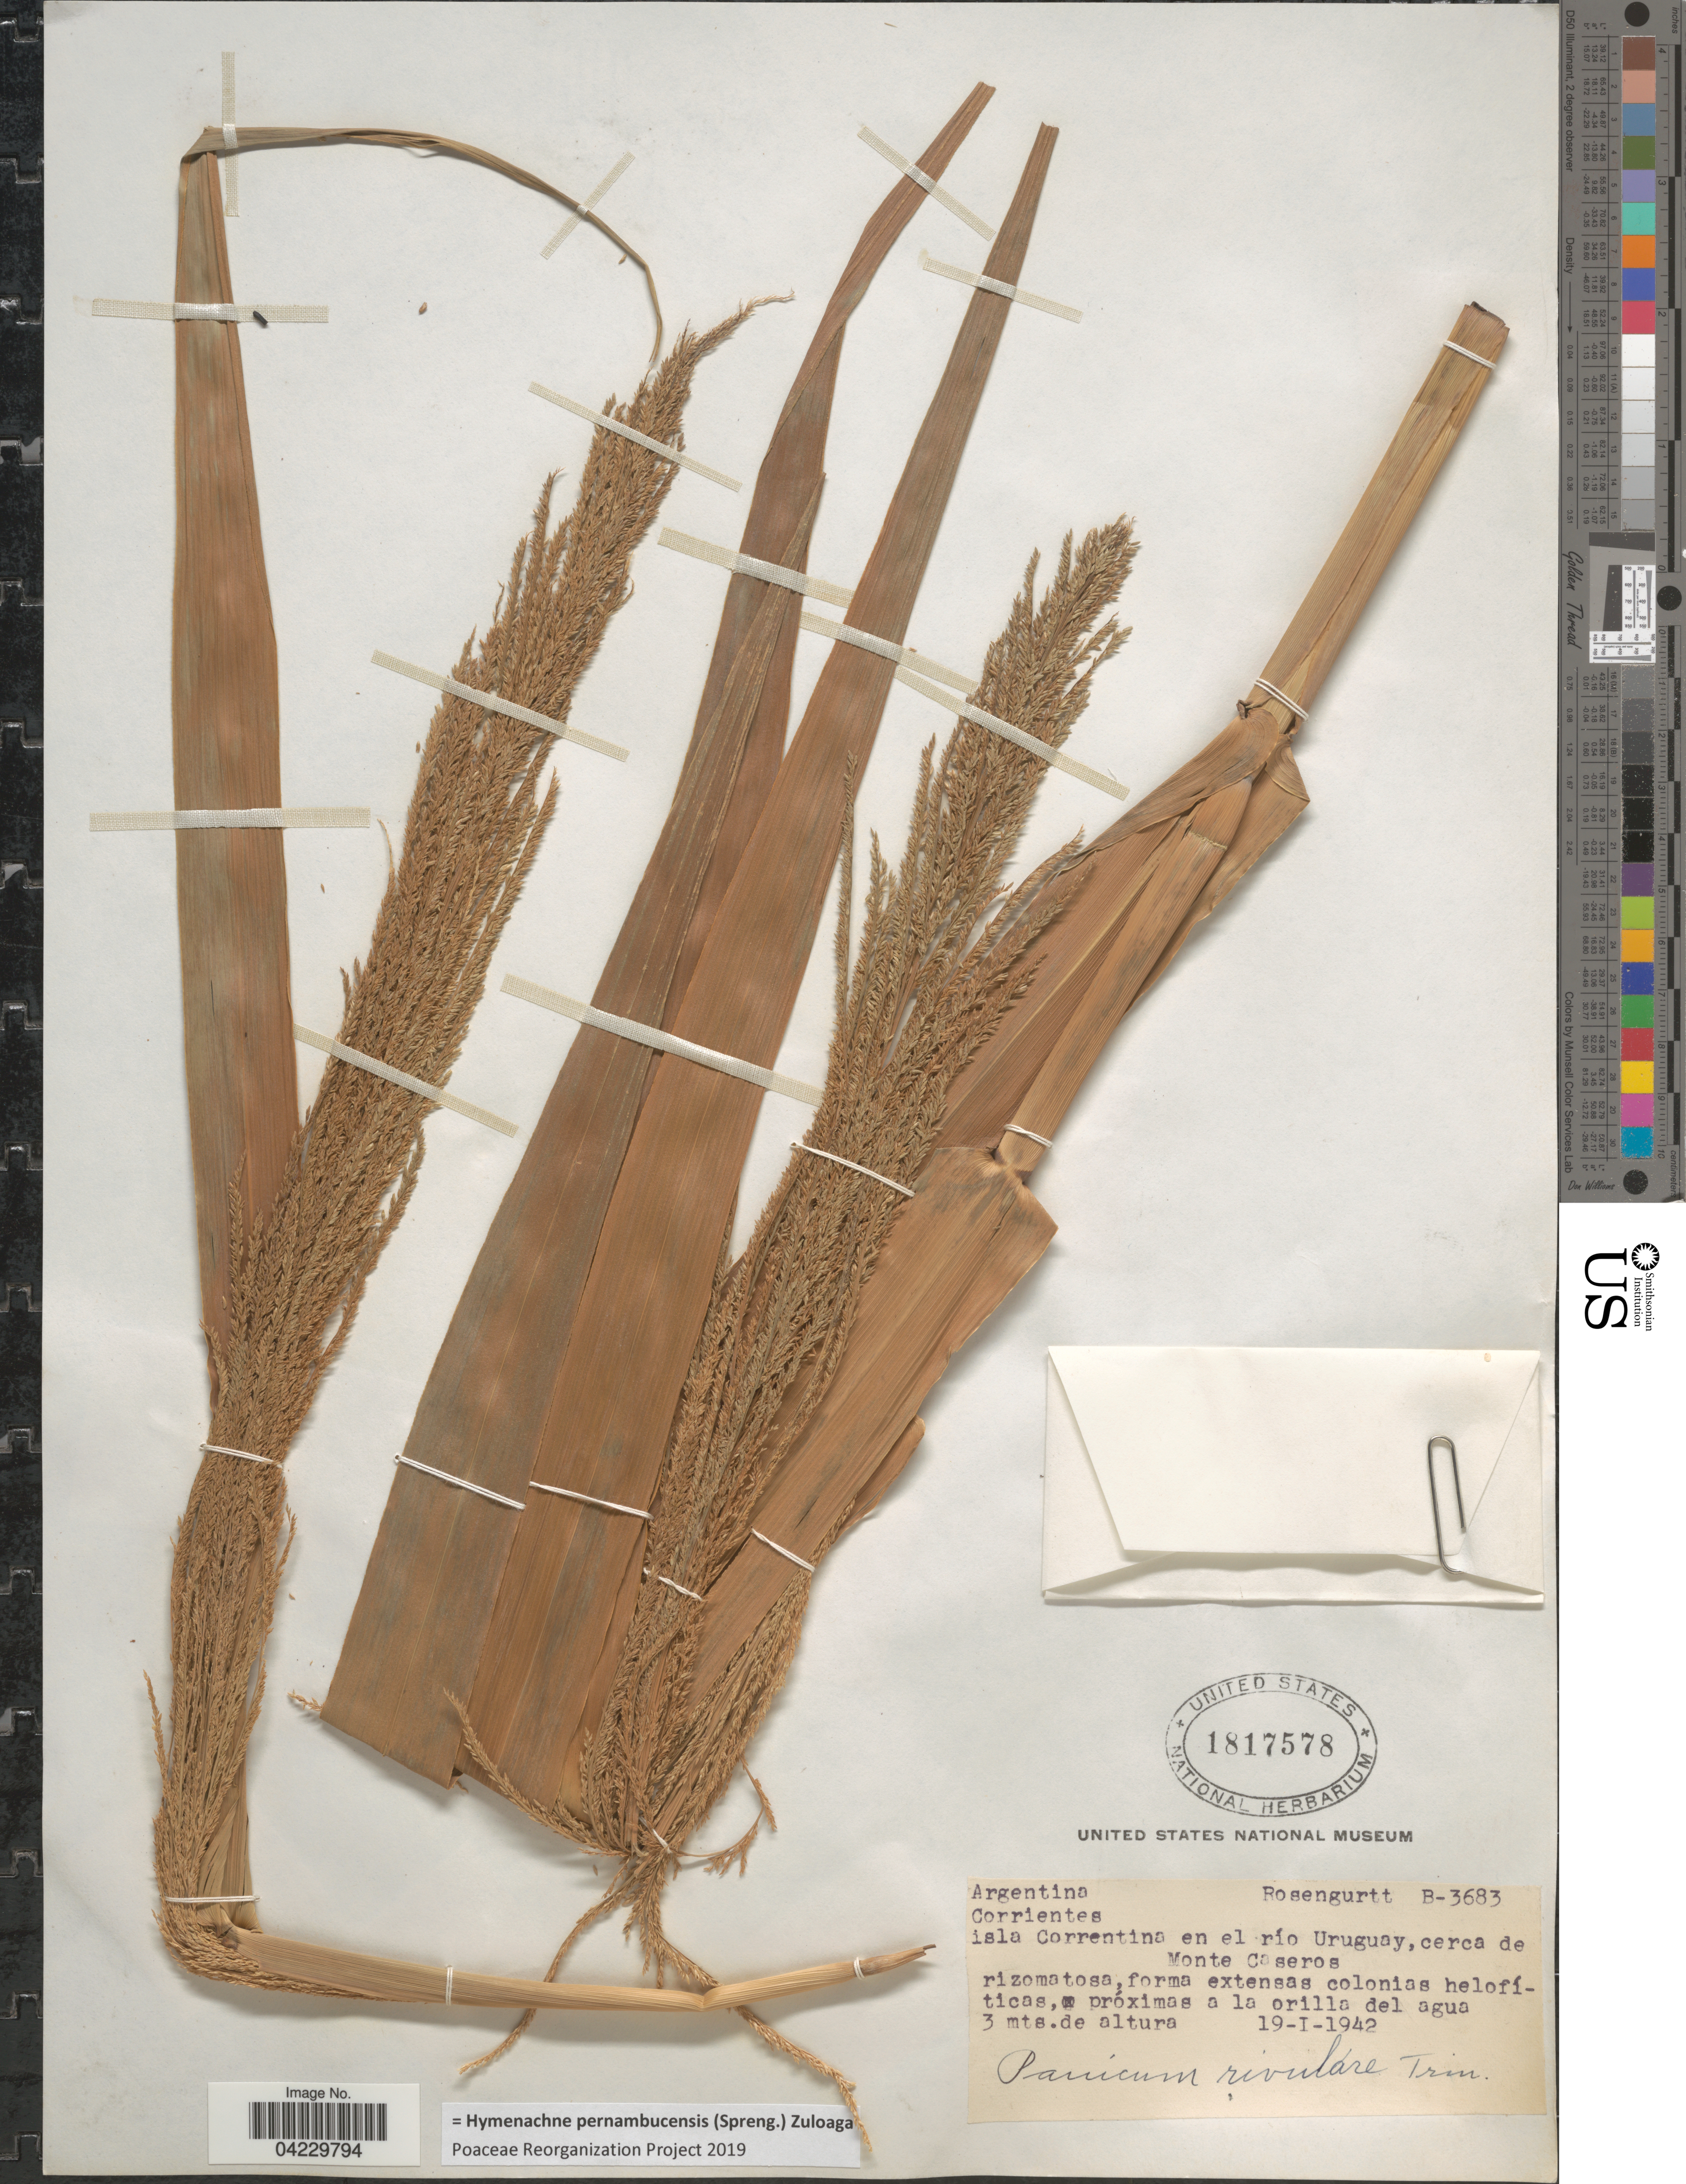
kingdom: Plantae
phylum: Tracheophyta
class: Liliopsida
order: Poales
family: Poaceae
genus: Hymenachne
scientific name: Hymenachne pernambucensis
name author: (Spreng.) Zuloaga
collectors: Rosengurtt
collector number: B-3683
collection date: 1942-01-19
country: Argentina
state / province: Corrientes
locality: Isla Correntina en el río Uruguay, cerca de Monte Caseros.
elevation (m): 3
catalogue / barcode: US 1817578